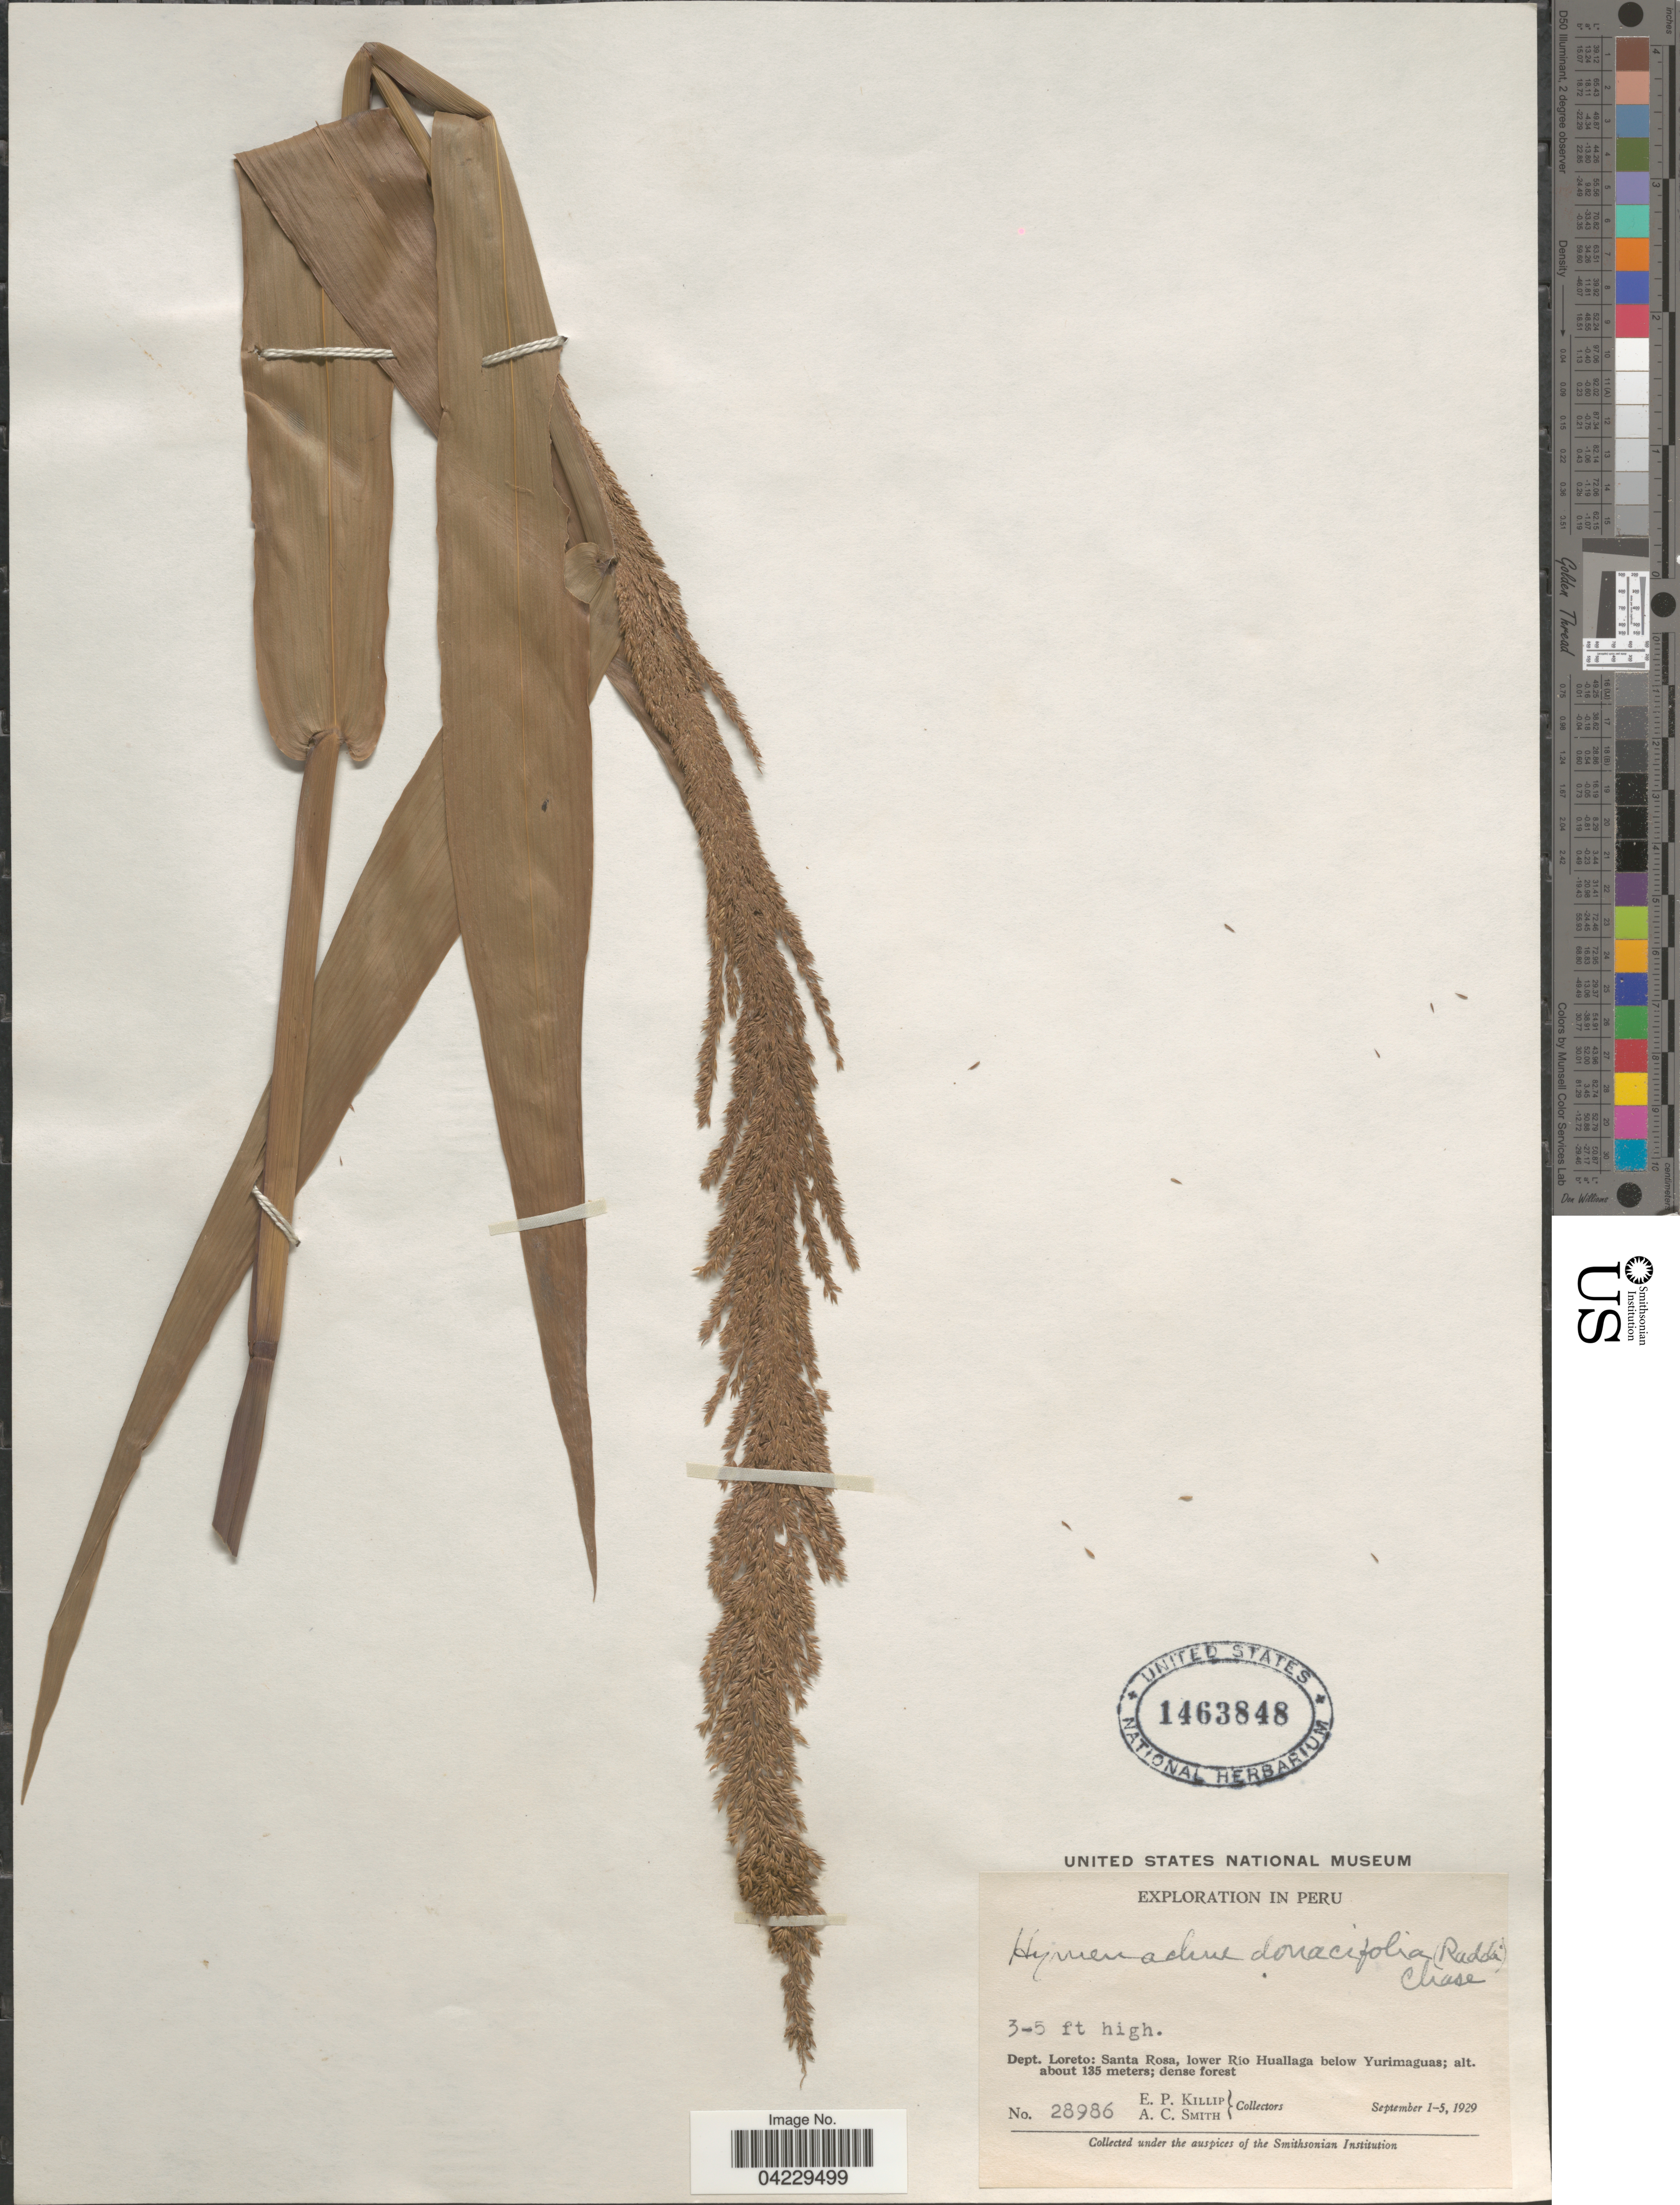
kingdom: Plantae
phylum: Tracheophyta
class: Liliopsida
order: Poales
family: Poaceae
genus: Hymenachne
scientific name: Hymenachne donacifolia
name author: (Raddi) Chase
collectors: E. P. Killip & A. C. Smith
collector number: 28986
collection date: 1929-09-01/1929-09-05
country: Peru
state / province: Loreto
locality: Exploration in Peru. Dept. Loreto: Santa Rosa, lower Rio Huallaga below Yurimaguas.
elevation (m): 135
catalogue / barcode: US 1463848